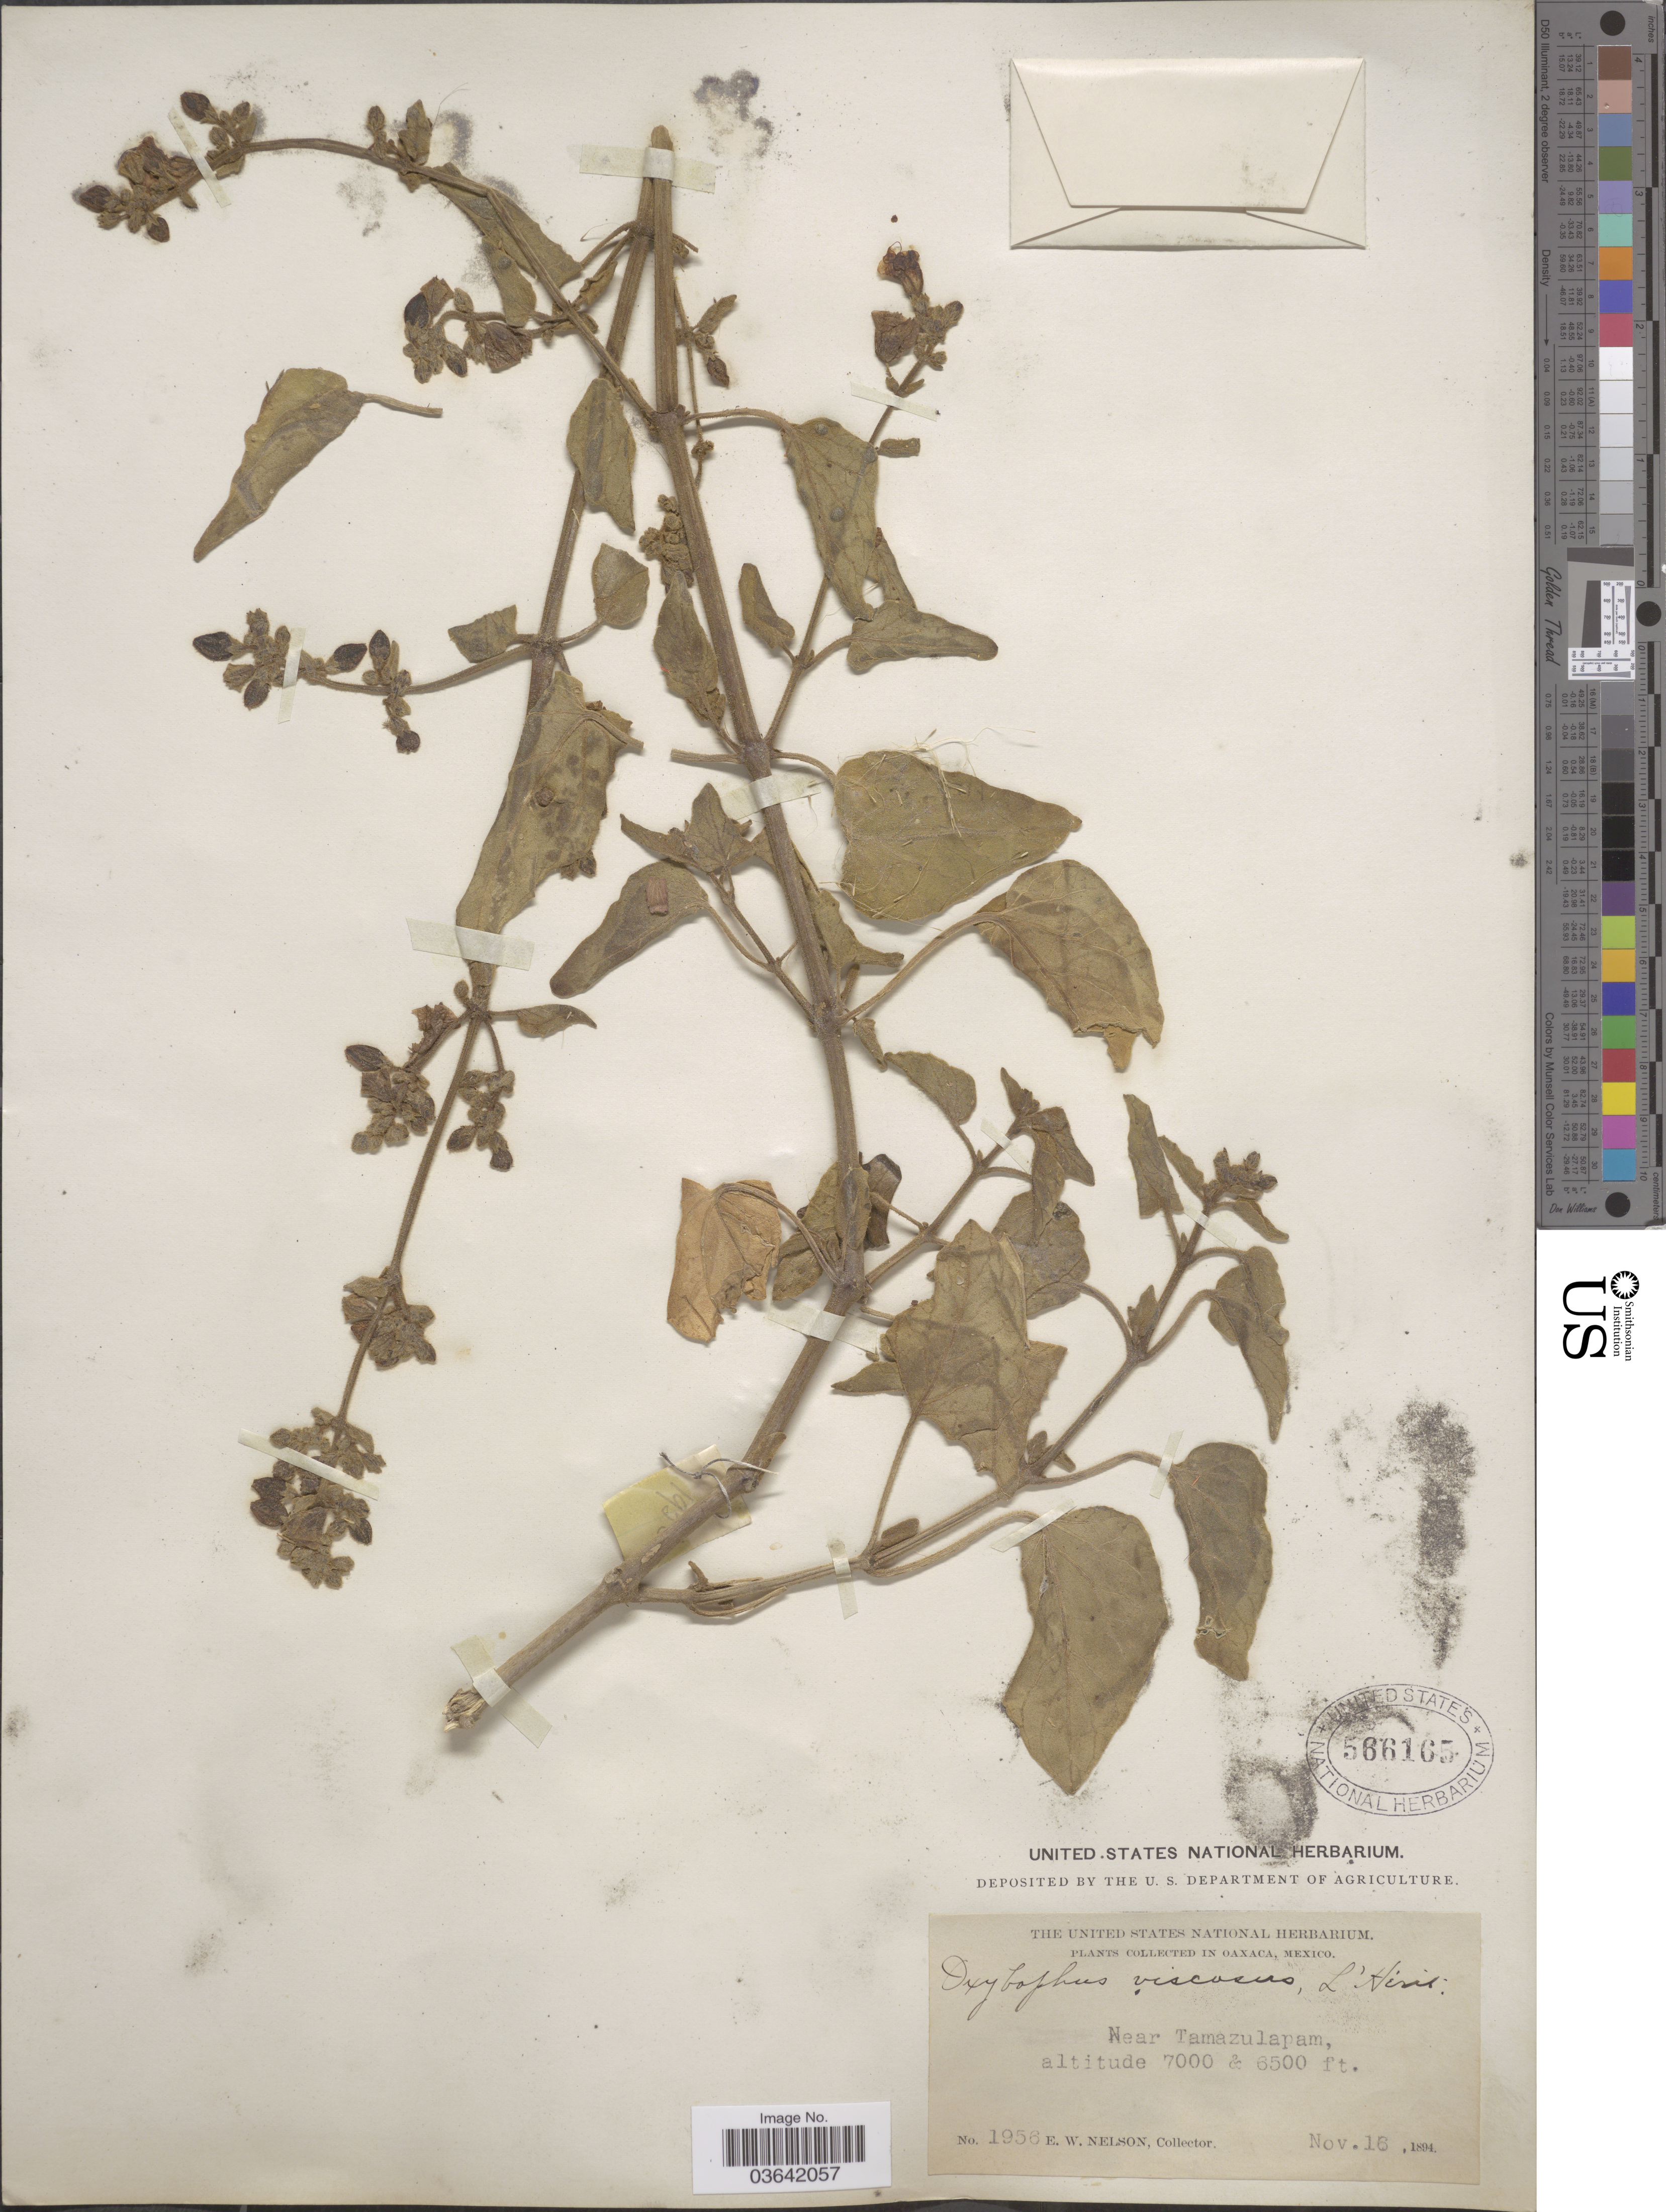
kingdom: Plantae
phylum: Tracheophyta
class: Magnoliopsida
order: Caryophyllales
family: Nyctaginaceae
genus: Mirabilis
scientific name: Mirabilis viscosa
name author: Cav.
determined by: Strong, Mark T., (BOT), Smithsonian Institution - National Museum of Natural History (UNITED STATES)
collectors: E. W. Nelson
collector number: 1956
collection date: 1894-11-16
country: Mexico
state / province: Oaxaca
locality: Near Tamazulapam.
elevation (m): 1981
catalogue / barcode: US 566165